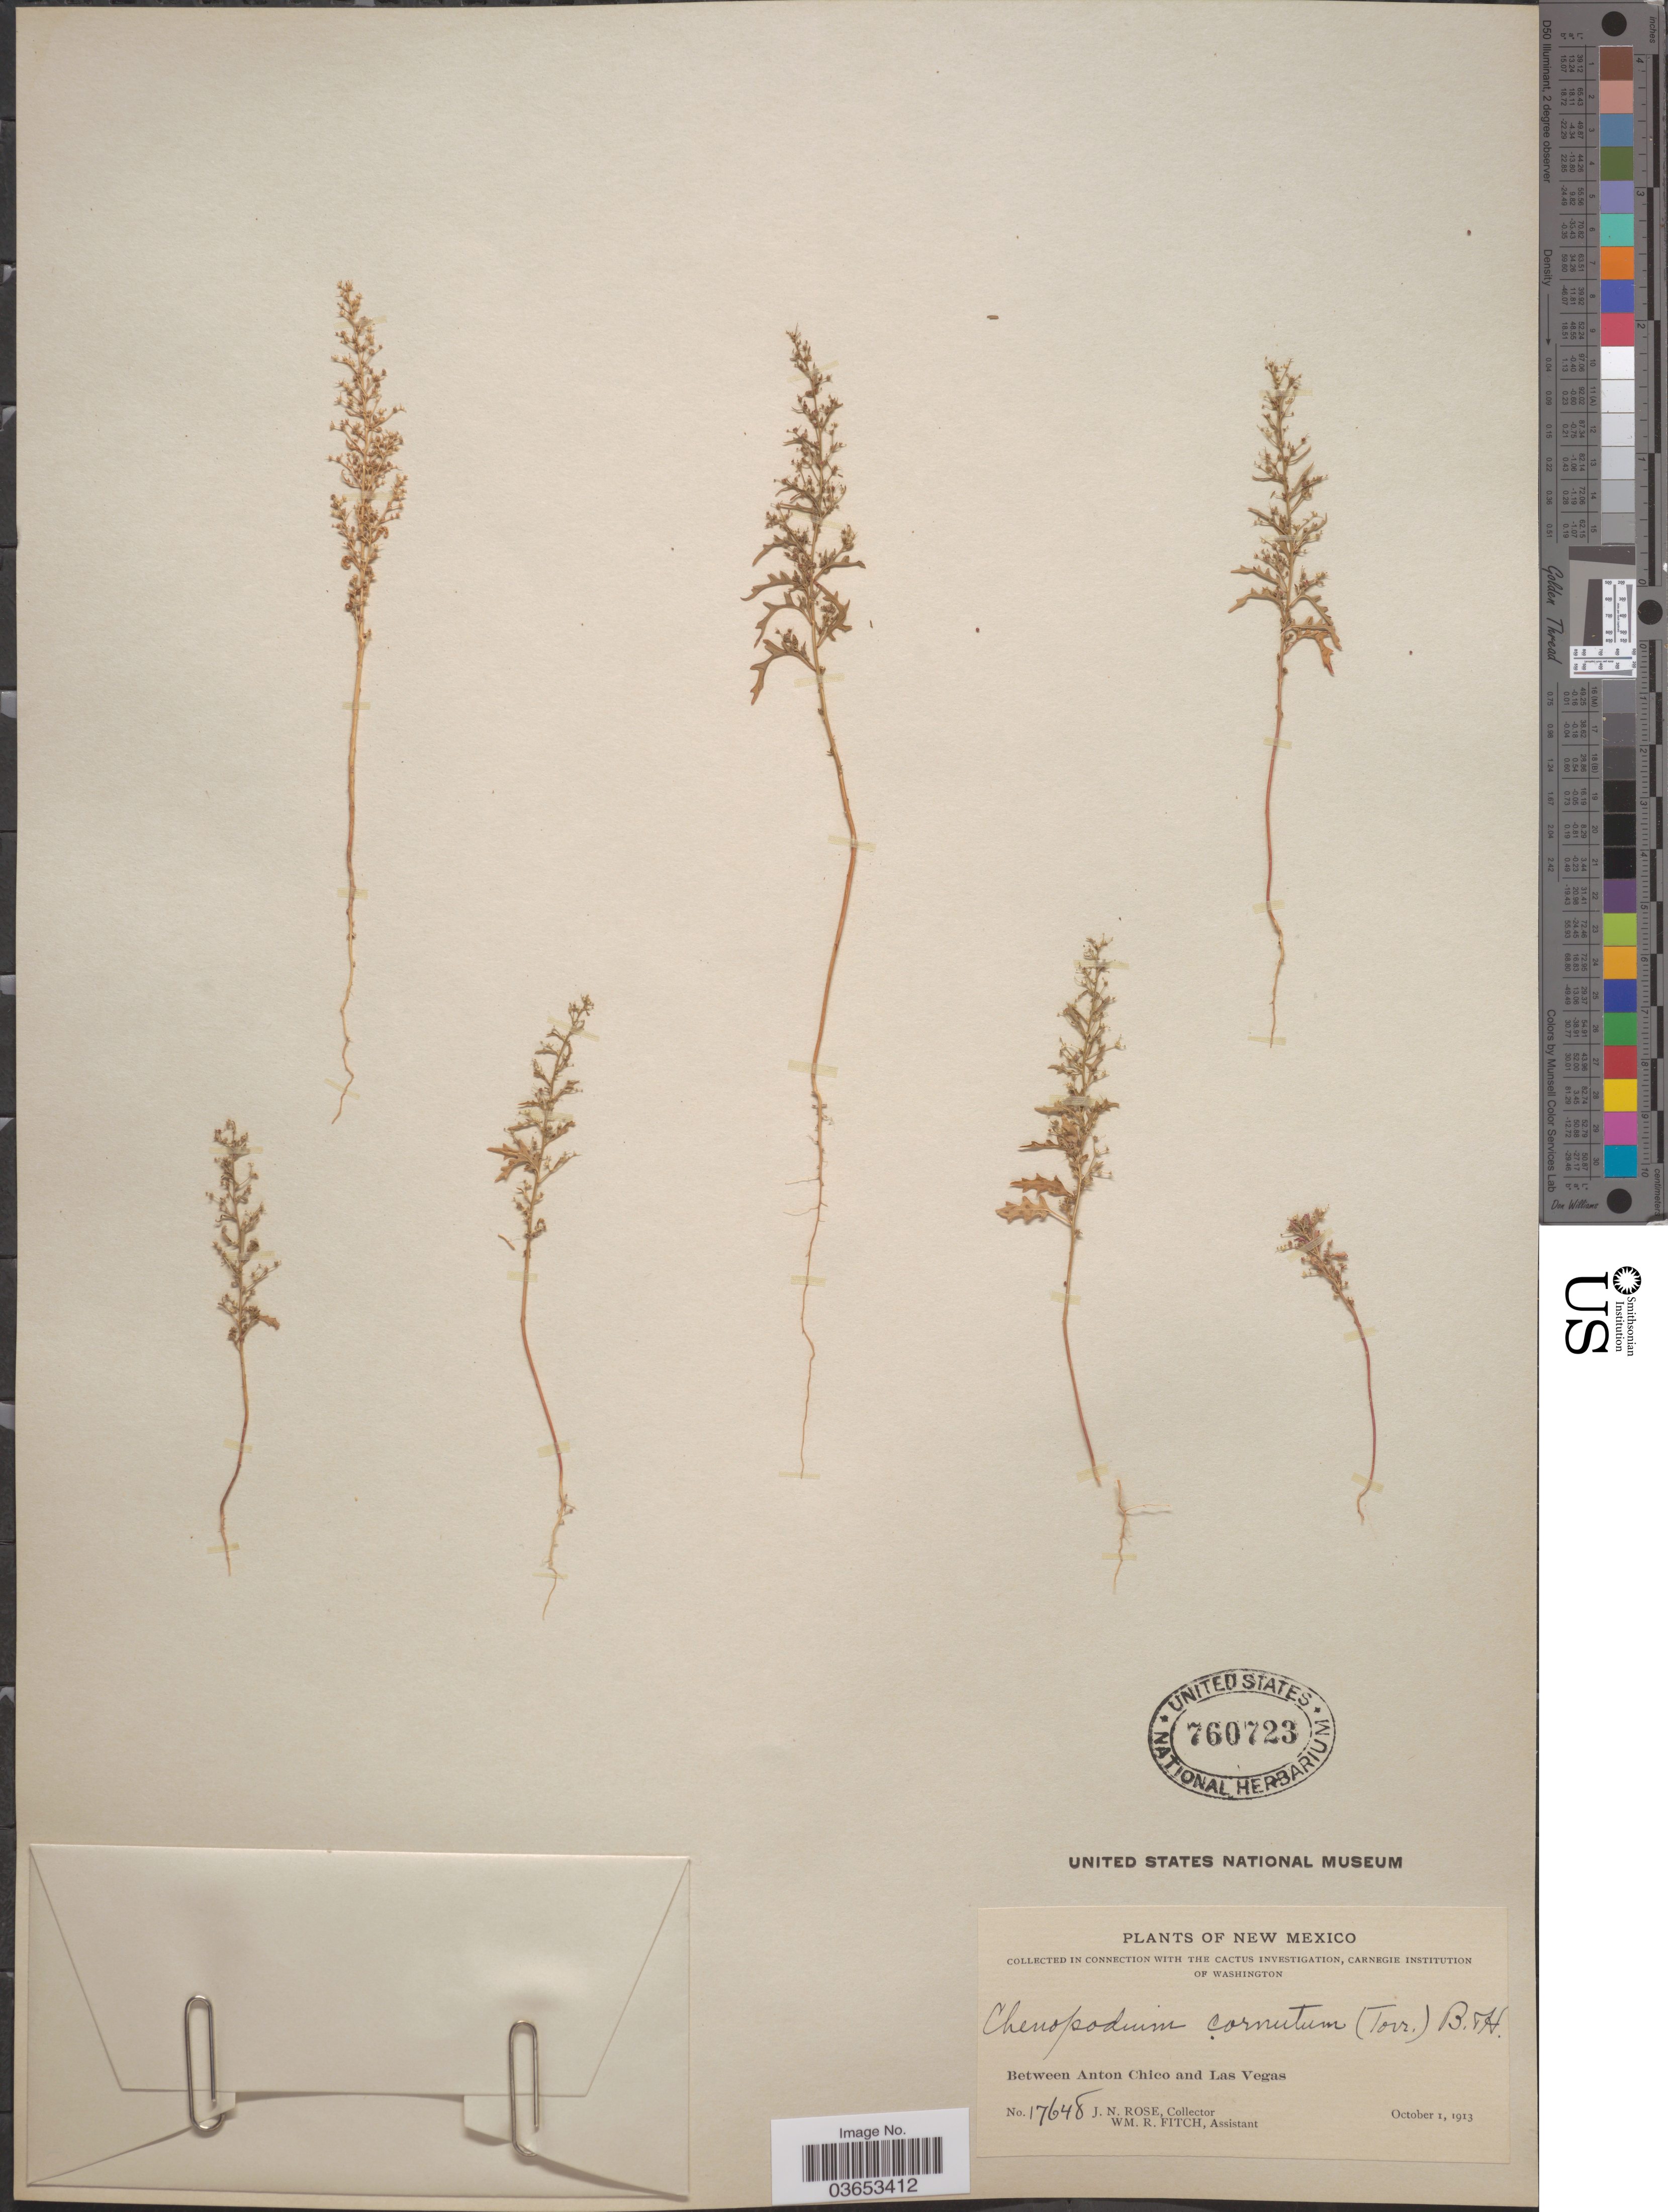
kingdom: Plantae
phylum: Tracheophyta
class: Magnoliopsida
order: Caryophyllales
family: Amaranthaceae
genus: Chenopodium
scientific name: Chenopodium incisum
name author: Poir.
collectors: J. N. Rose & W. R. Fitch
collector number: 17648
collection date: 1913-10-01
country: United States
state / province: New Mexico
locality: Between Anton Chico and Las Vegas.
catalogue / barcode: US 760723